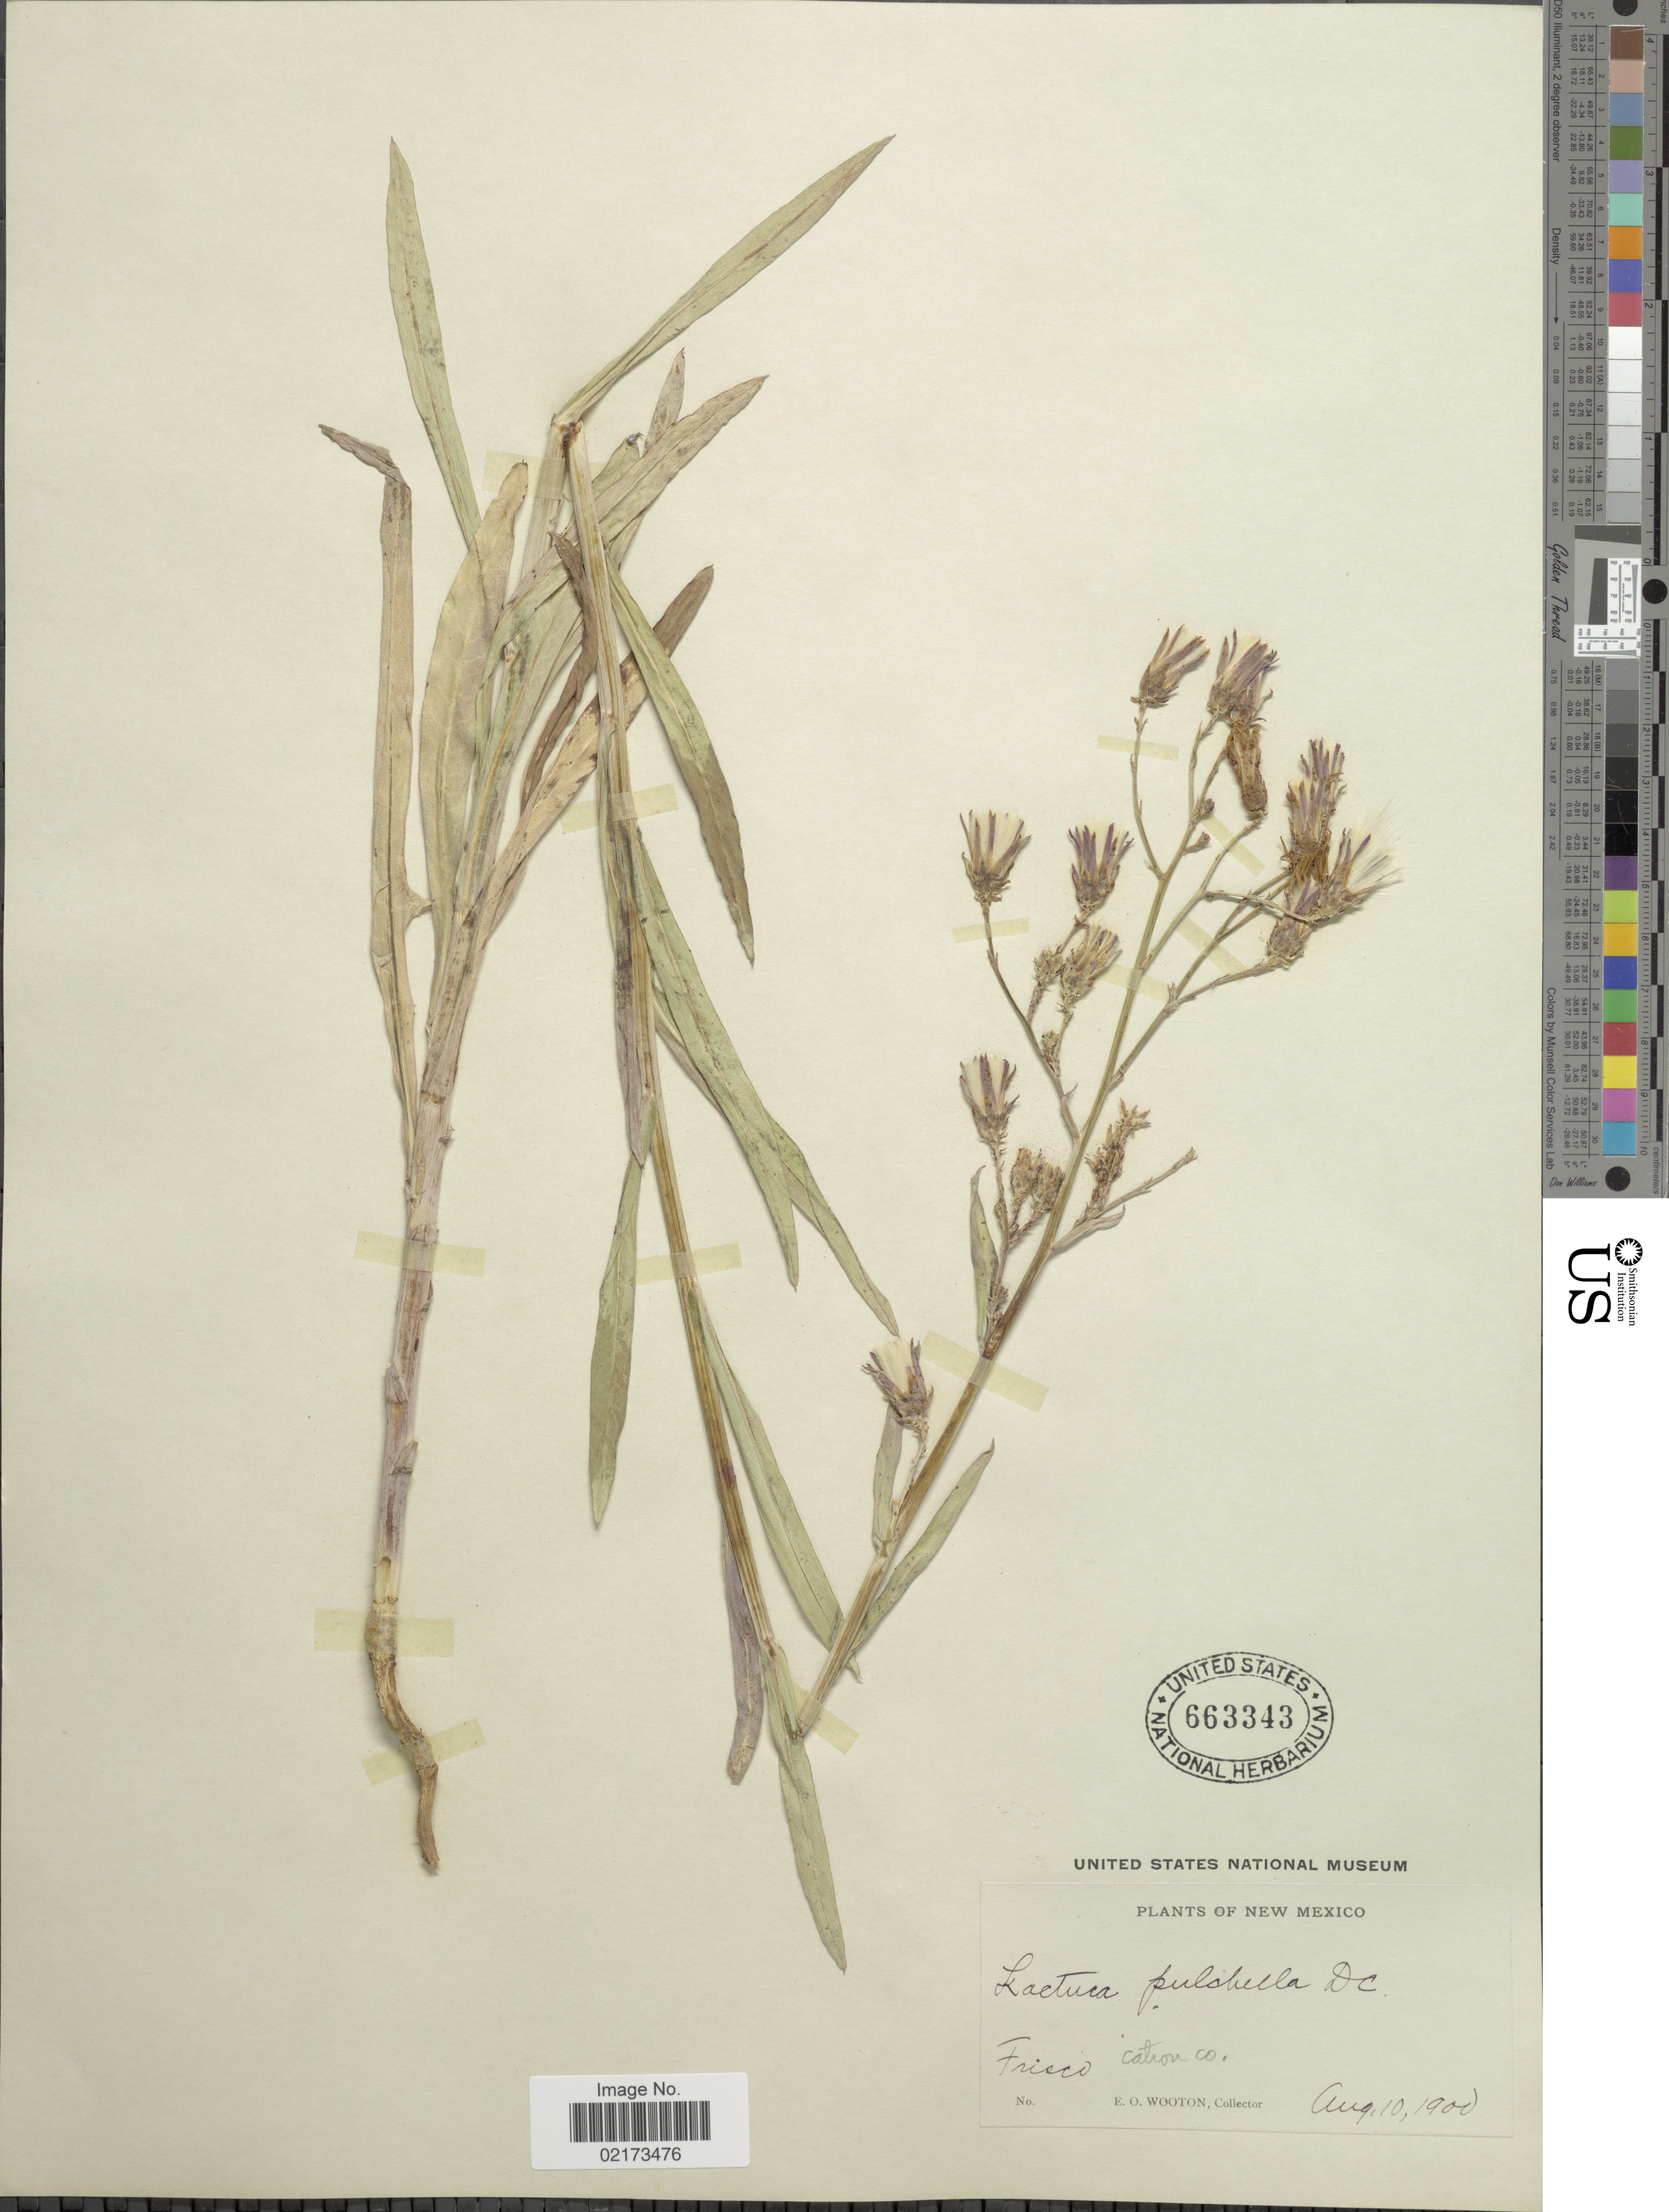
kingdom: Plantae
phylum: Tracheophyta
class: Magnoliopsida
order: Asterales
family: Asteraceae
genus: Lactuca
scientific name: Lactuca tatarica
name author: (L.) C.A. Mey.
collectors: E. O. Wooton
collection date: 1900-08-10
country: United States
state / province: New Mexico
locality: Frisco, Catron Co.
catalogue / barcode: US 663343